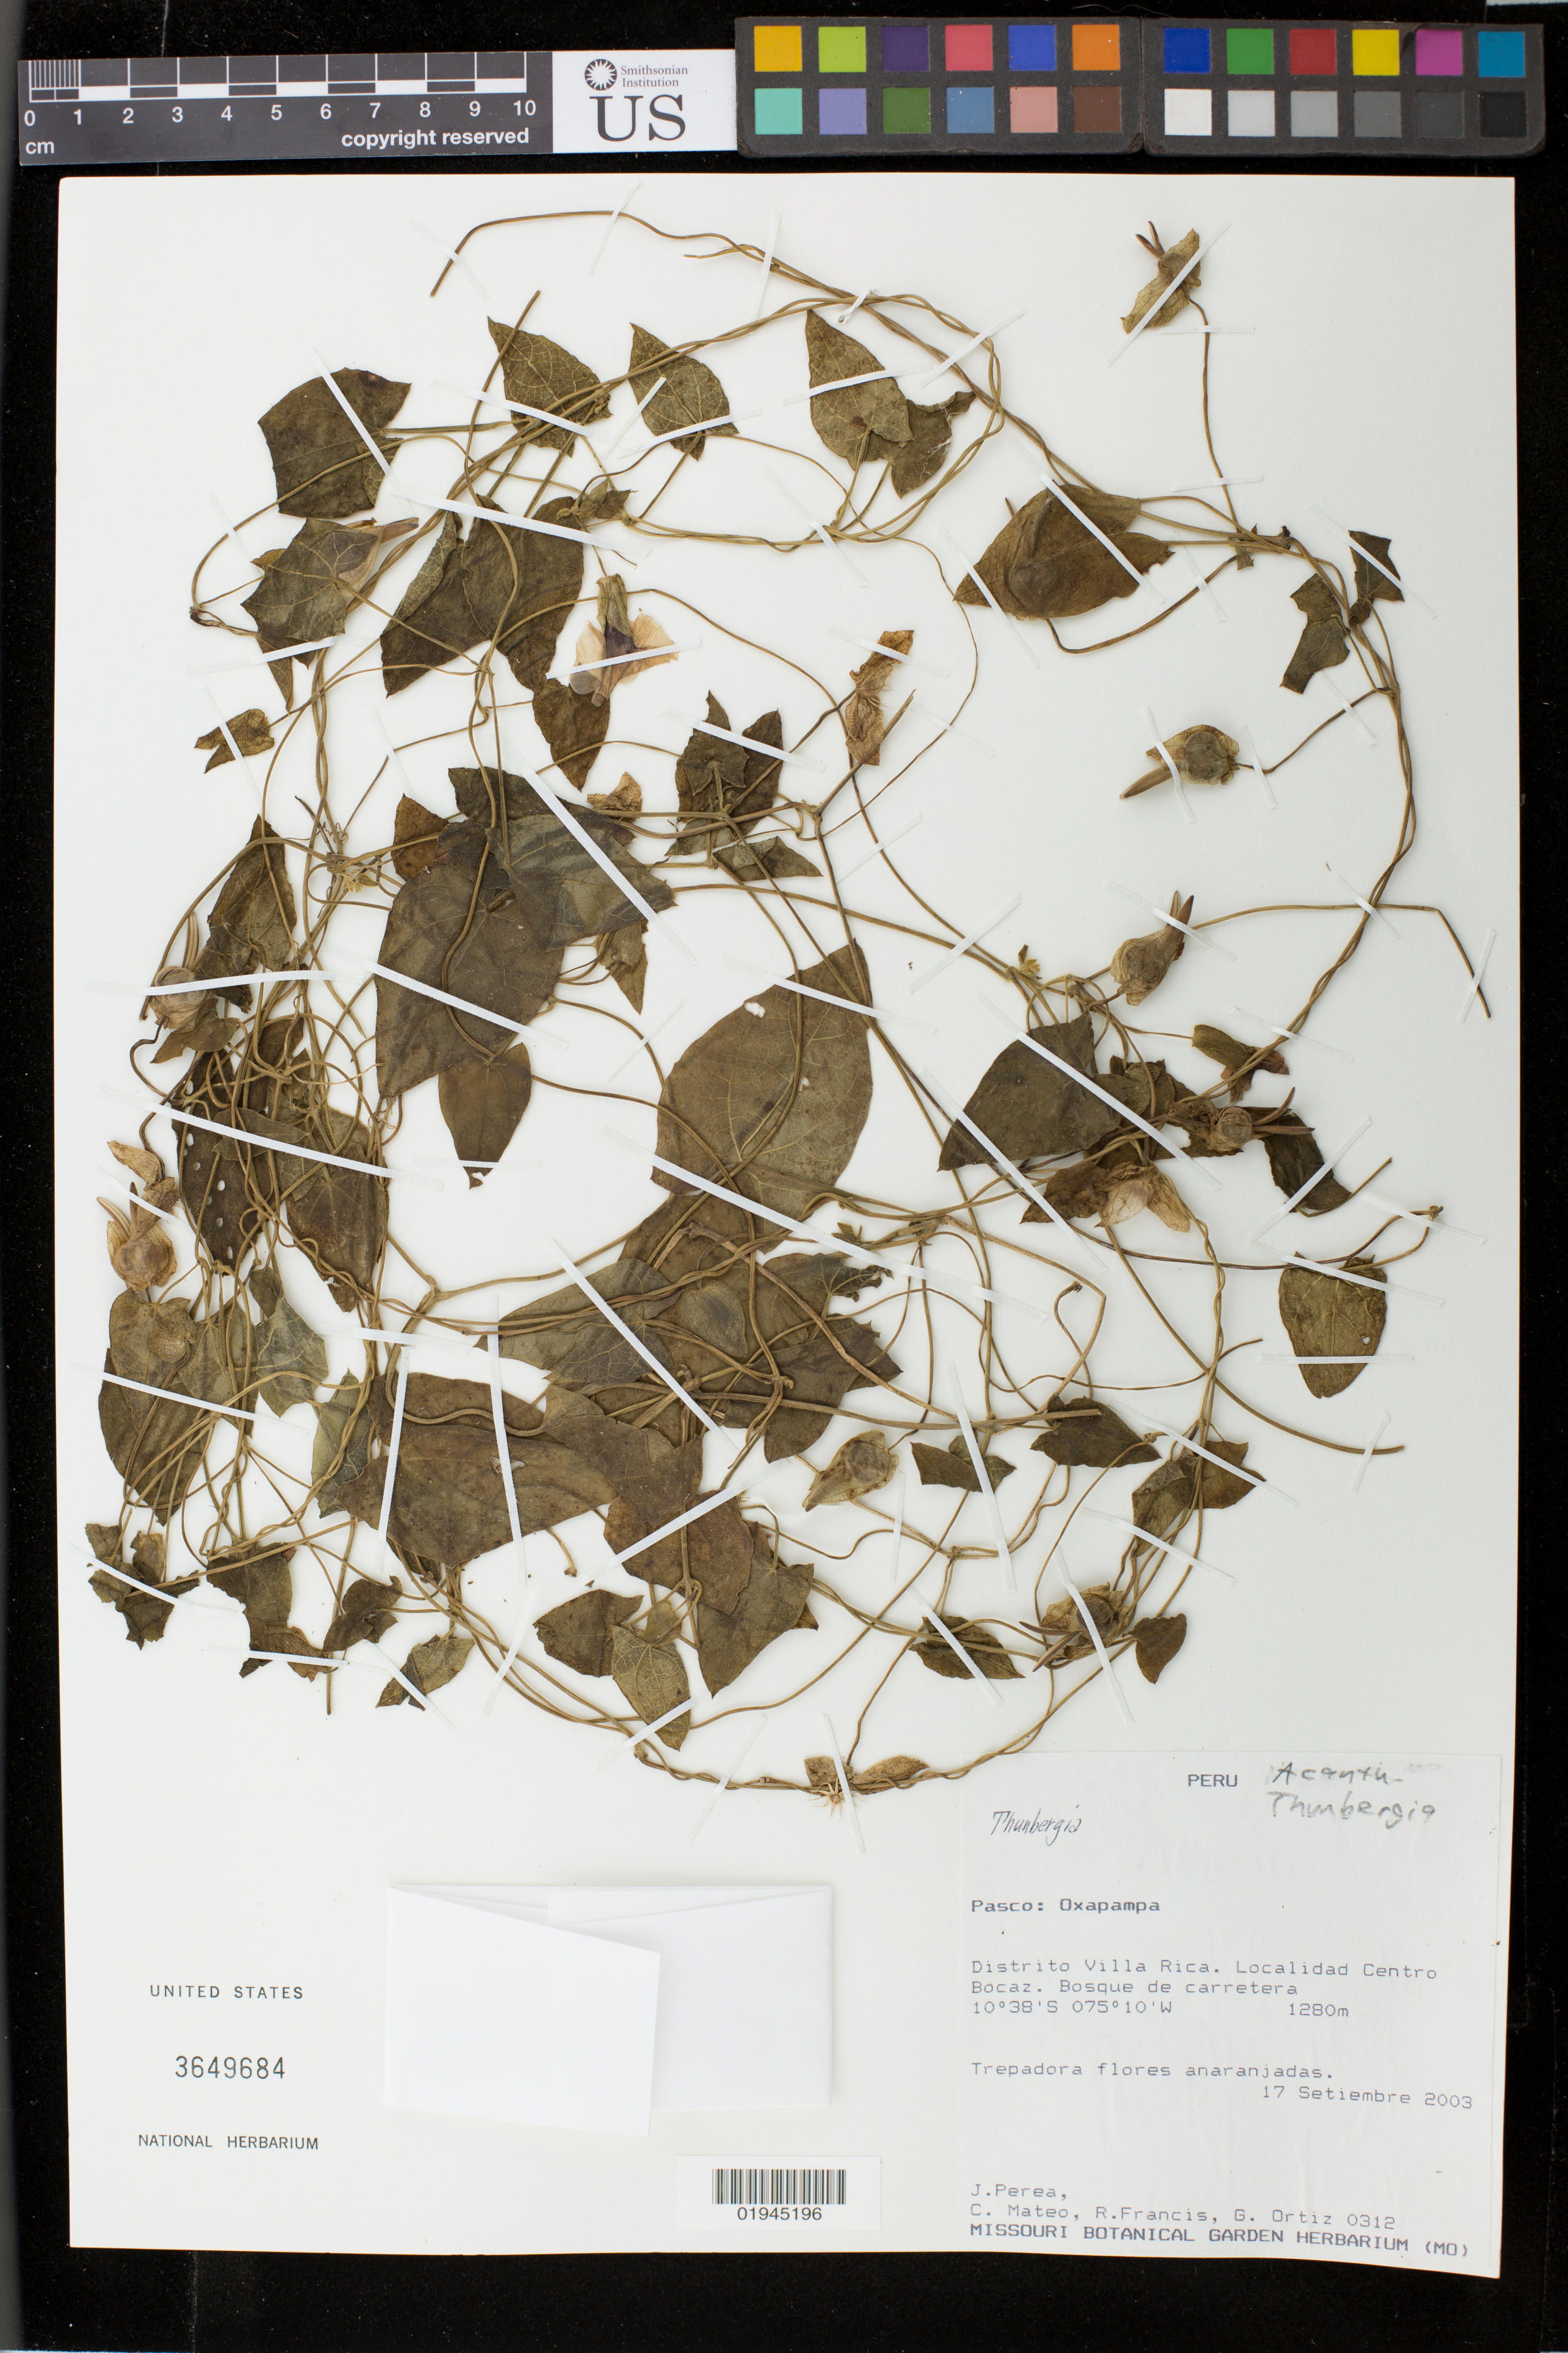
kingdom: Plantae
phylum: Tracheophyta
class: Magnoliopsida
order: Lamiales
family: Acanthaceae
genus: Thunbergia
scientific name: Thunbergia sp.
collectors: J. Perea, C. Mateo, R. Francis & G. Ortíz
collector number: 312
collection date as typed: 17 Sep 2003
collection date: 2003-09-17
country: Peru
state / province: Pasco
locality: Oxapampa. Distrito Villa Rica. Localidad Centro Bocaz.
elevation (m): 1280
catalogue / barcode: US 3649684